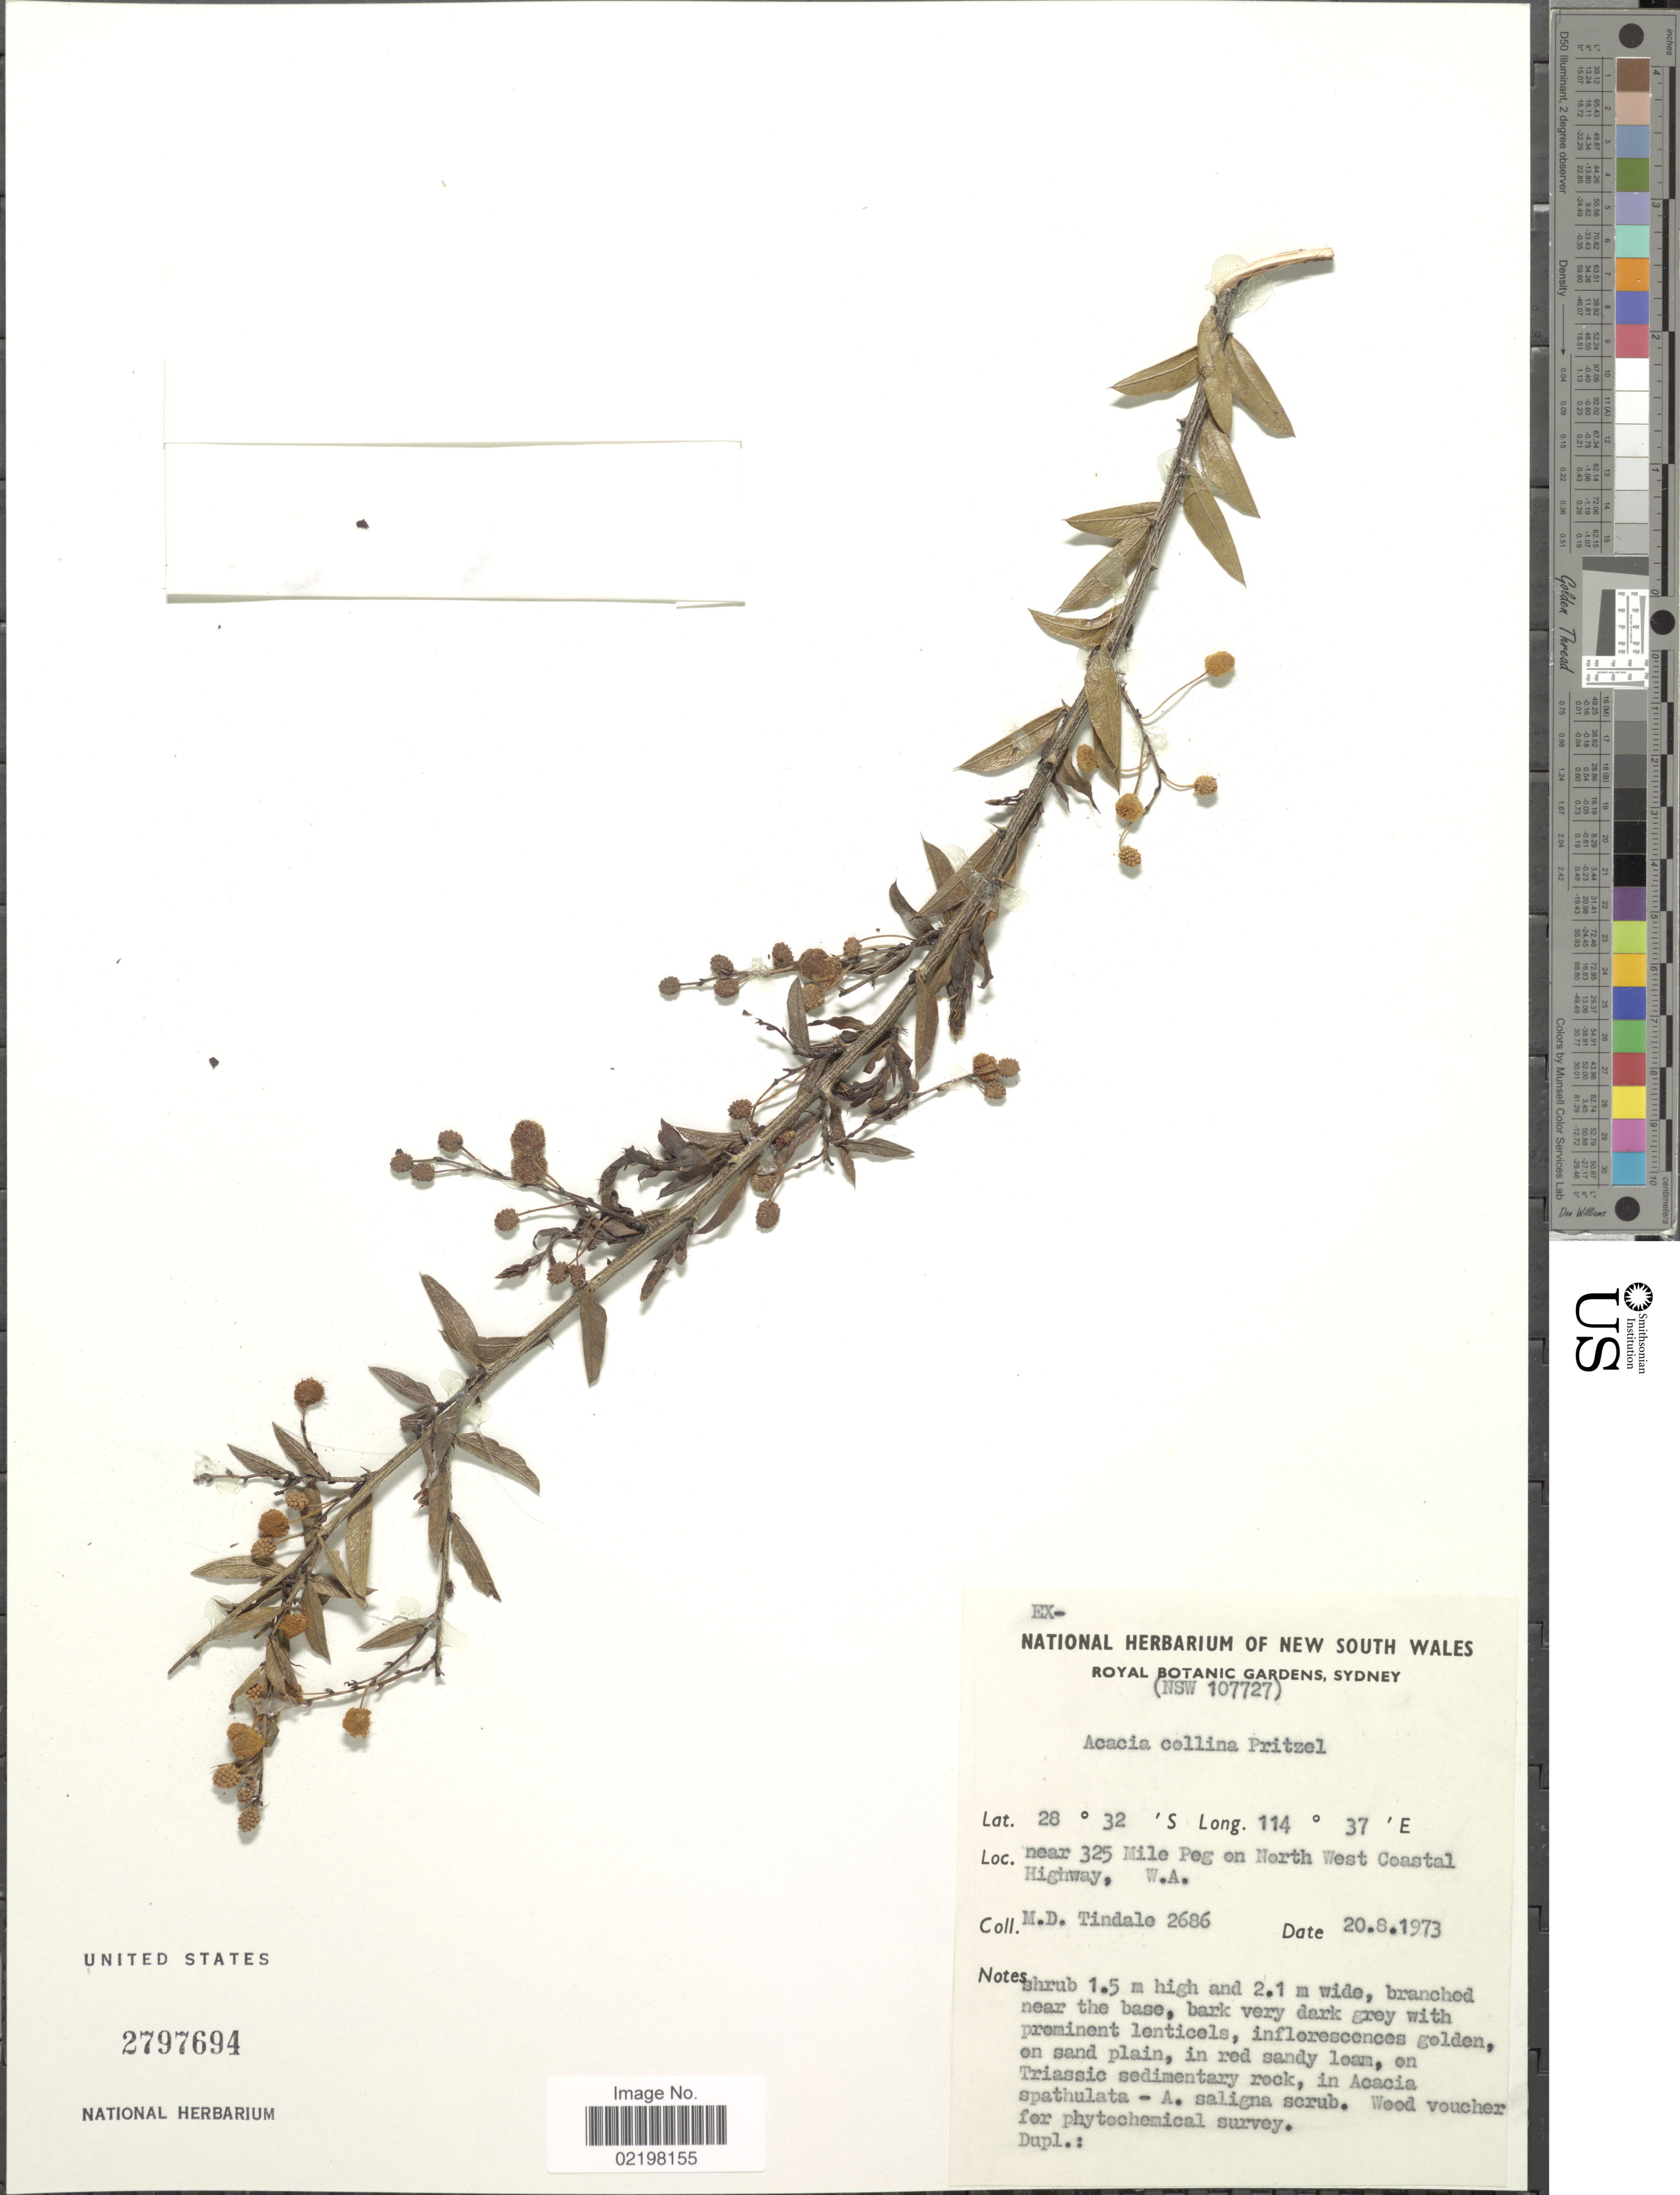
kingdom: Plantae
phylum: Tracheophyta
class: Magnoliopsida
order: Fabales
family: Fabaceae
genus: Acacia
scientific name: Acacia collina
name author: E. Pritz.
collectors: M. D. Tindale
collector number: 2686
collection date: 1973-08-20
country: Australia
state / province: New South Wales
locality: Near 325 MIle Peg on North West Coastal Highway, W.A.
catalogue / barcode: US 2797694